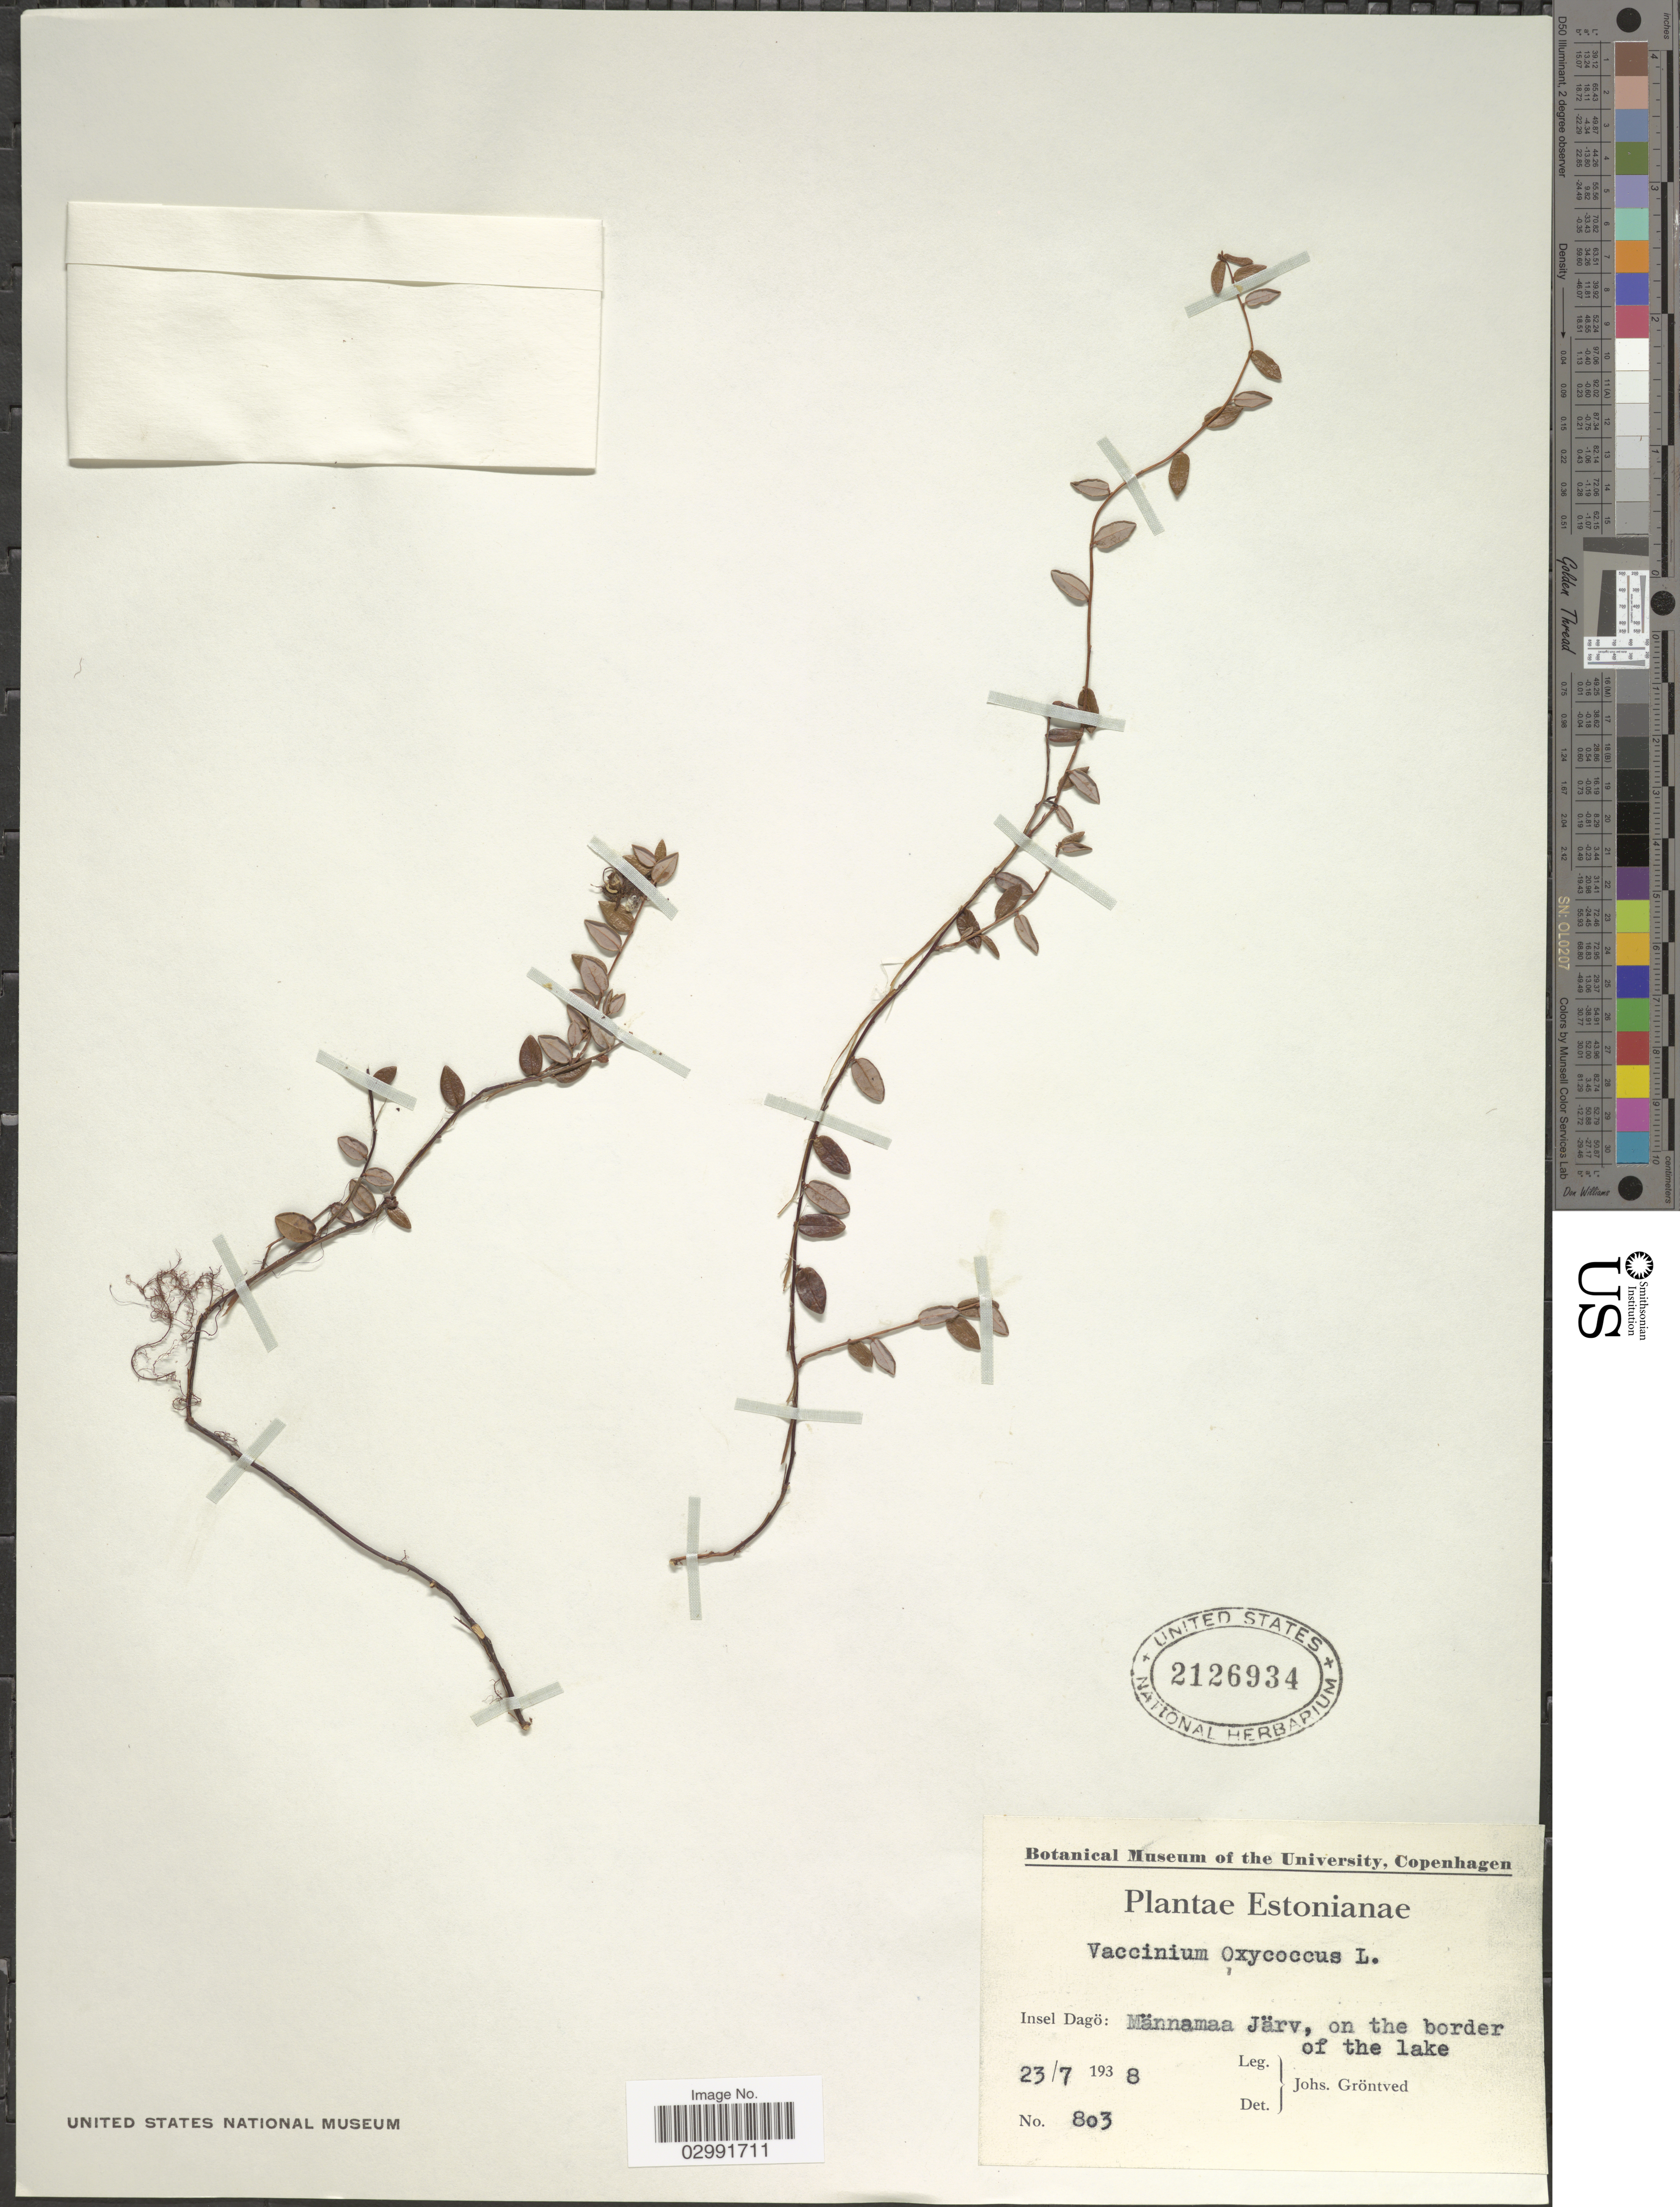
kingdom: Plantae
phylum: Tracheophyta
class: Magnoliopsida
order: Ericales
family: Ericaceae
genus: Vaccinium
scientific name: Vaccinium macrocarpon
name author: Aiton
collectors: J. Gröntved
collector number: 803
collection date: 1938-07-23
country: Estonia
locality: Insel Dagö: Männamaa Järv, on the border of the lake.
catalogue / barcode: US 2126934